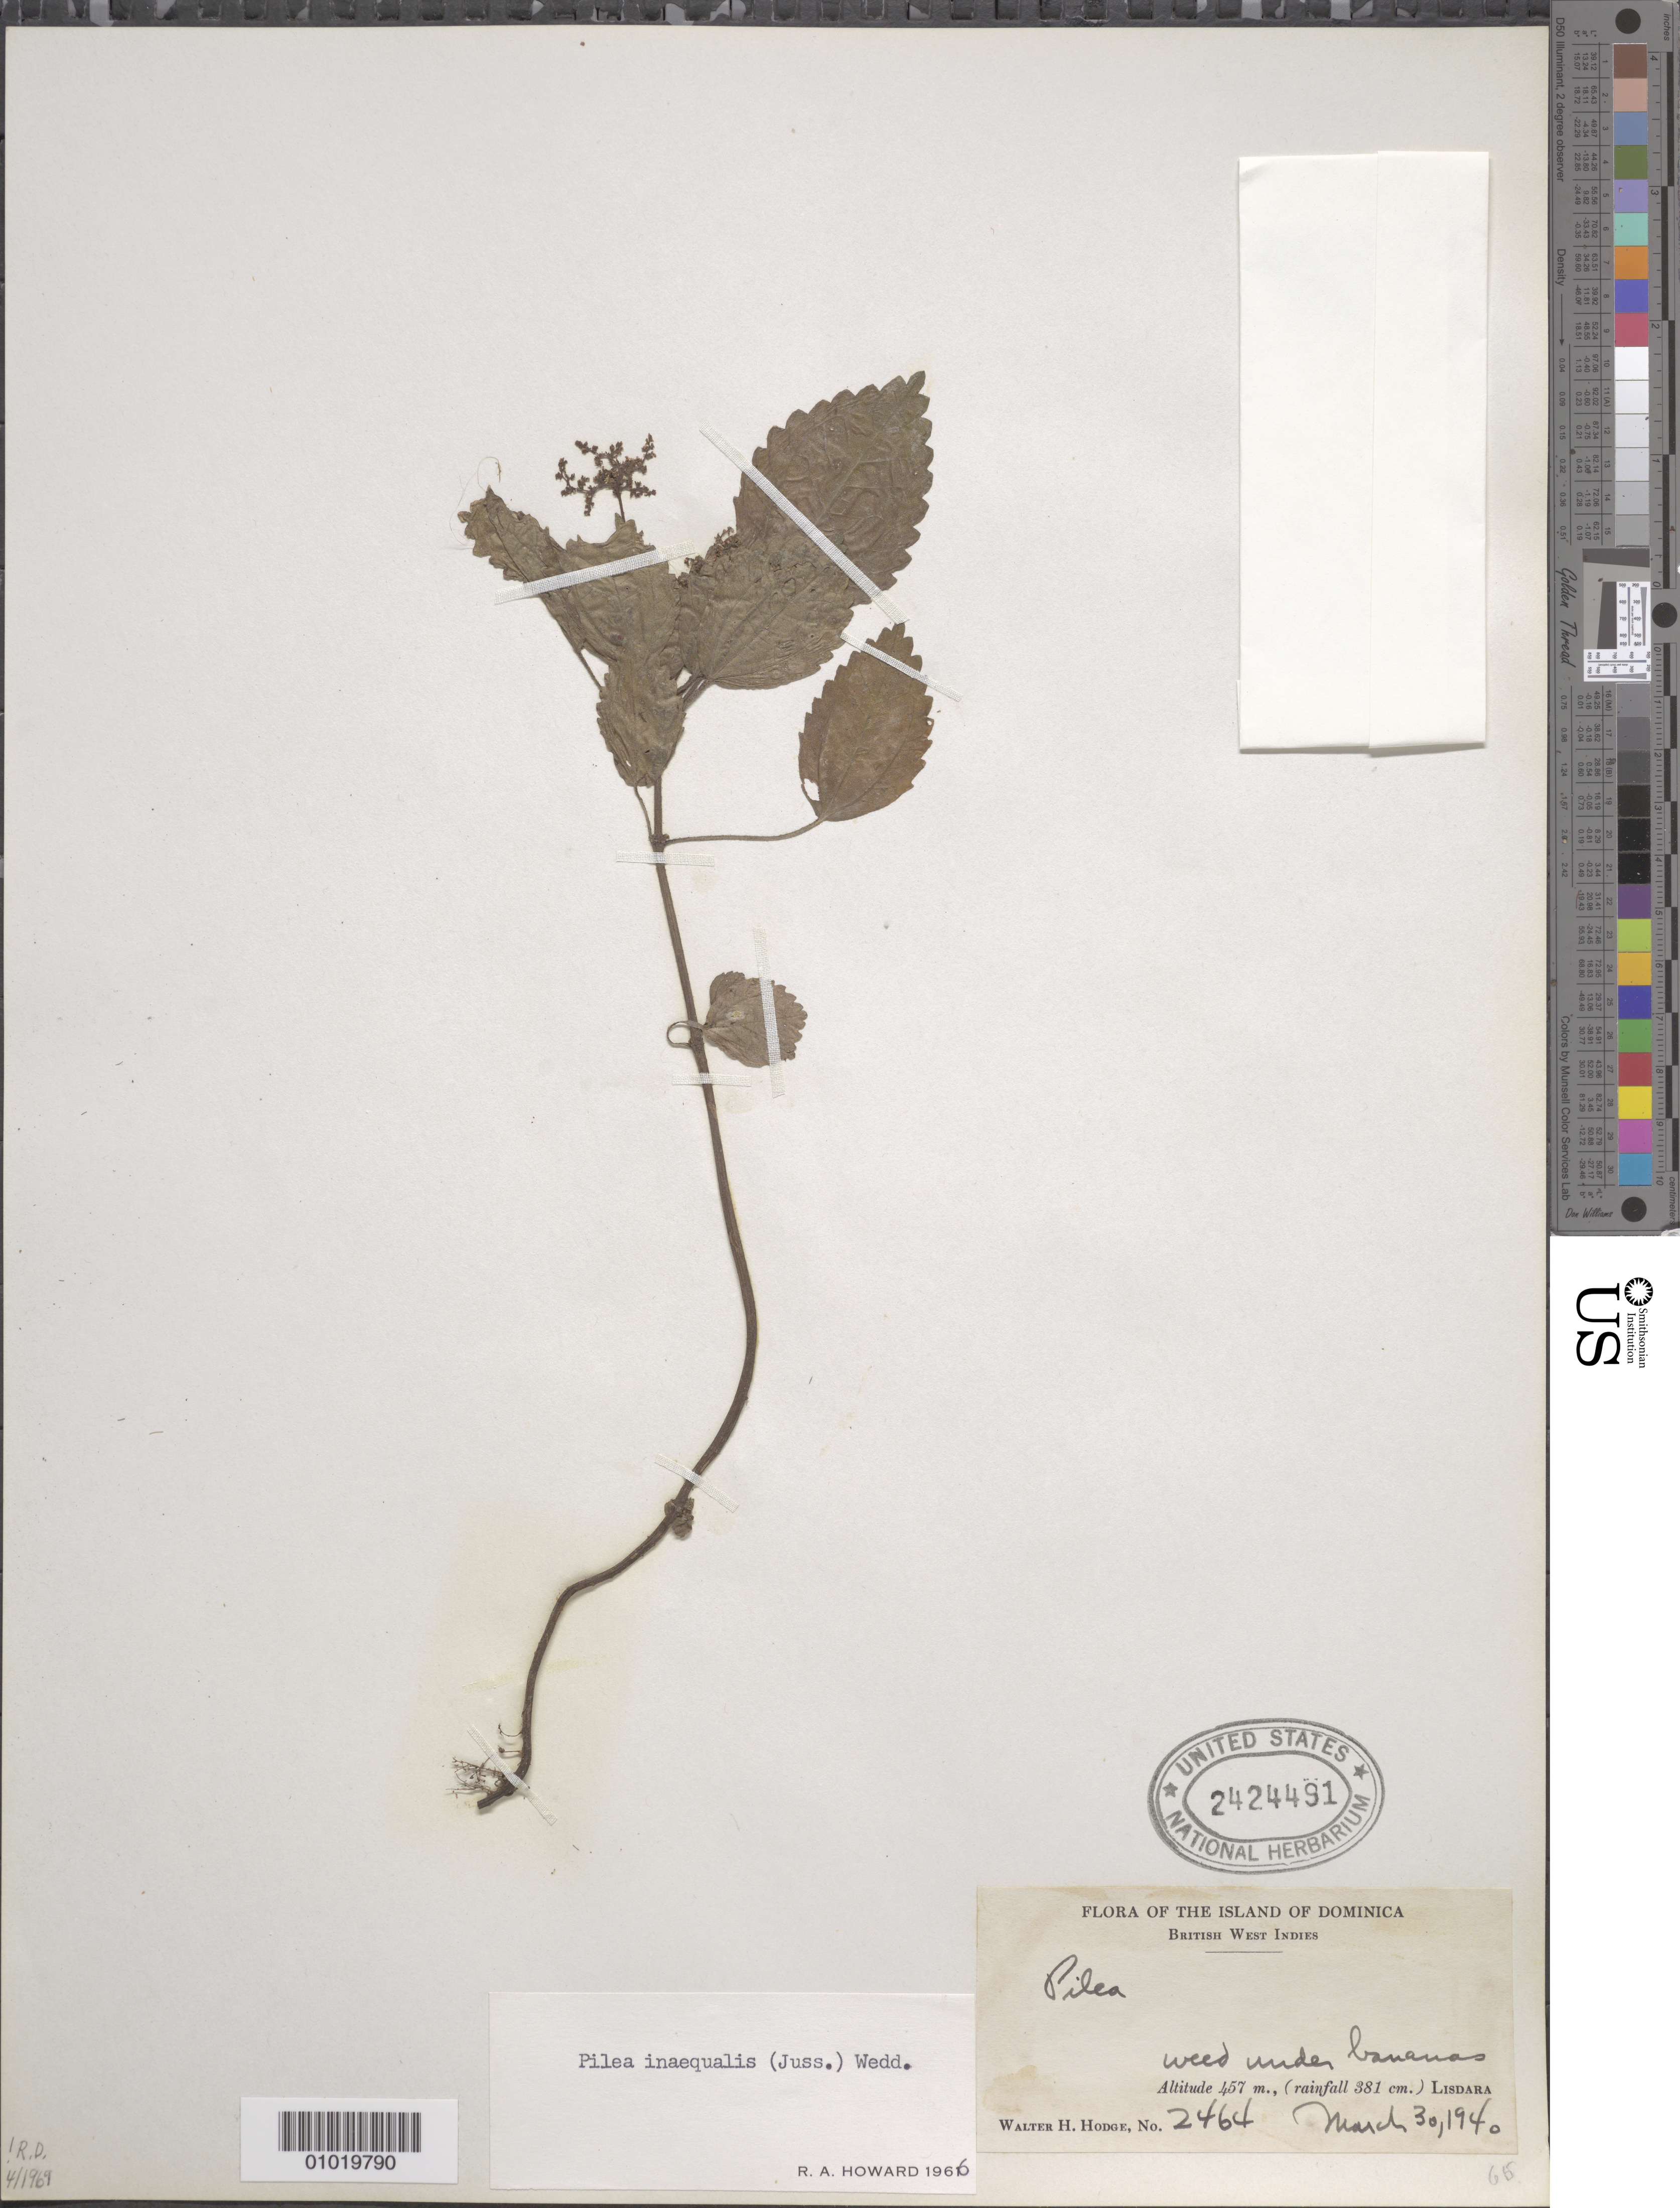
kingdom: Plantae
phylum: Tracheophyta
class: Magnoliopsida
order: Rosales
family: Urticaceae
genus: Pilea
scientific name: Pilea inaequalis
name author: (Juss. ex Poir.) Wedd.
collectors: W. Hodge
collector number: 2464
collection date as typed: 30 May 1940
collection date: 1940-05-30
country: Dominica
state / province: St. Patrick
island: Dominica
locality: Lisdara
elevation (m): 457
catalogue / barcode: US 2424491